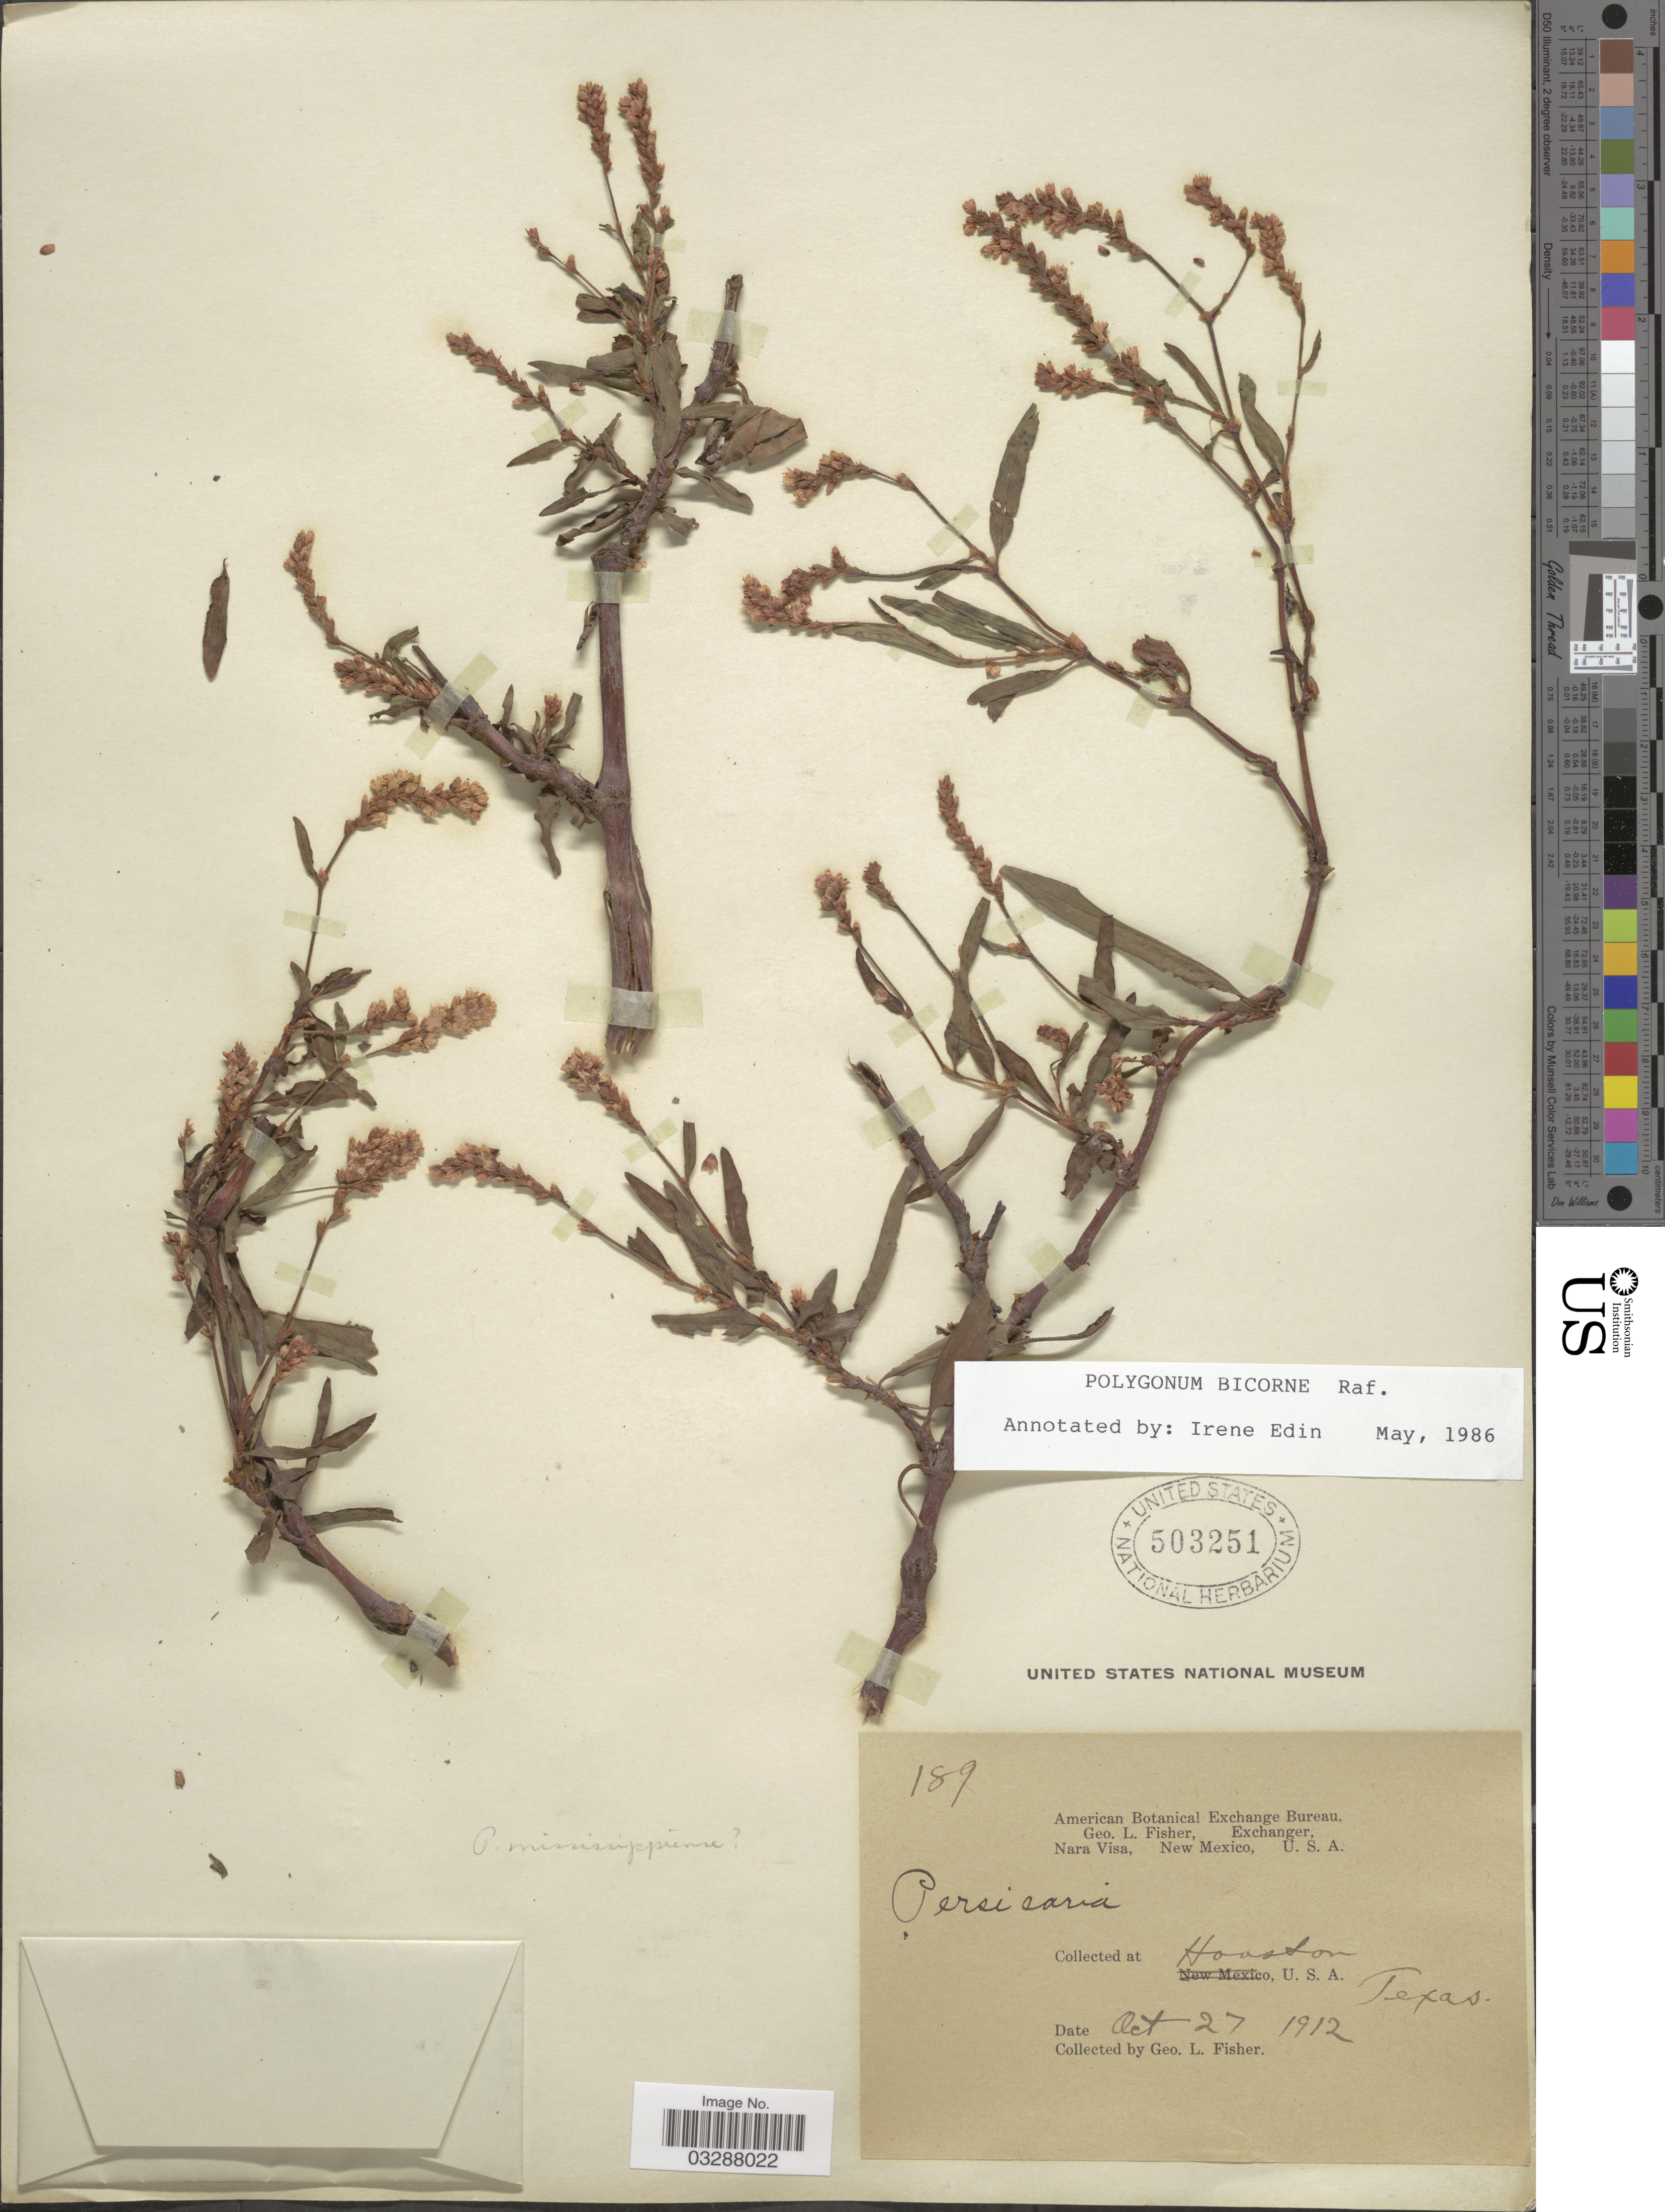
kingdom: Plantae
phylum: Tracheophyta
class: Magnoliopsida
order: Caryophyllales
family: Polygonaceae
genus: Persicaria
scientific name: Persicaria bicornis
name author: (Raf.) Nieuwl.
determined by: Atha, D. E.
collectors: G. L. Fisher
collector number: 189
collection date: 1912-10-27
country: United States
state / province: Texas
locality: Houston.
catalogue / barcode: US 503251